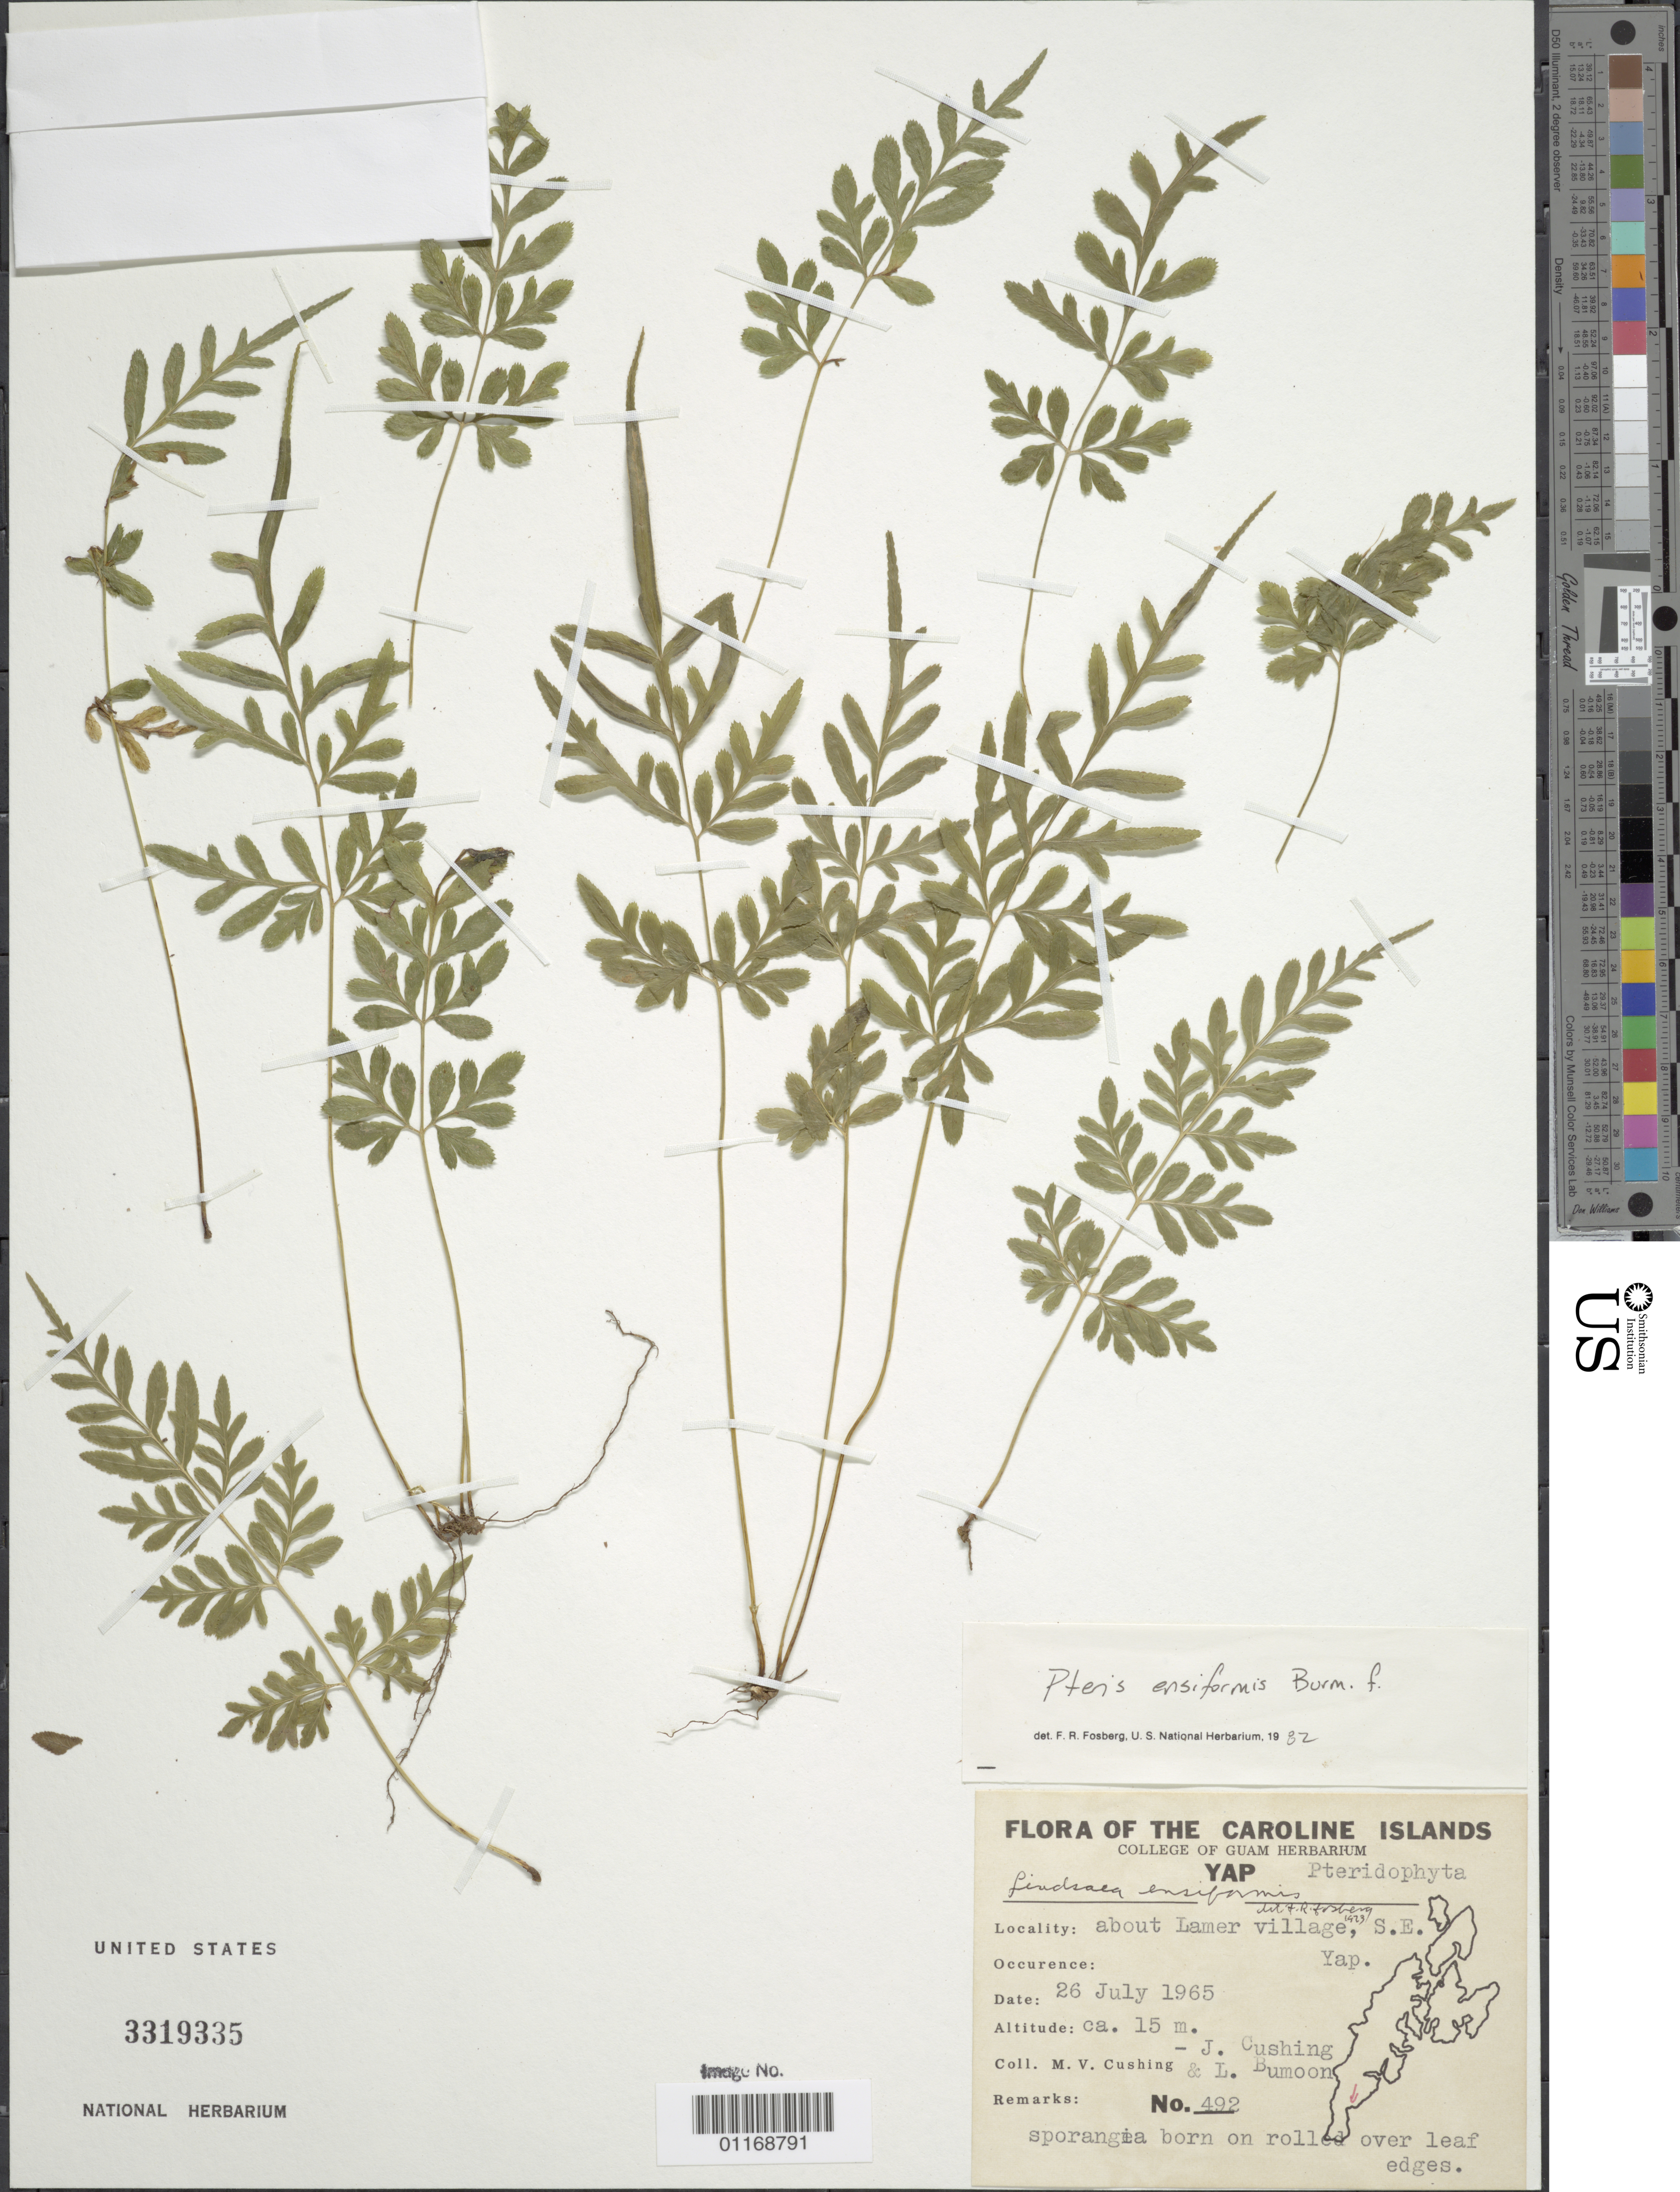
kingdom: Plantae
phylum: Tracheophyta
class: Polypodiopsida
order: Polypodiales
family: Pteridaceae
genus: Pteris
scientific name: Pteris ensiformis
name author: Burm. f.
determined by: Fosberg, F. R.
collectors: J. Cushing & L. Bumoon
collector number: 492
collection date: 1965-07-26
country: Micronesia, Federated States of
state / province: Yap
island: Yap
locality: About Lamer village, S.E. village.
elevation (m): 15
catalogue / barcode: US 3319335